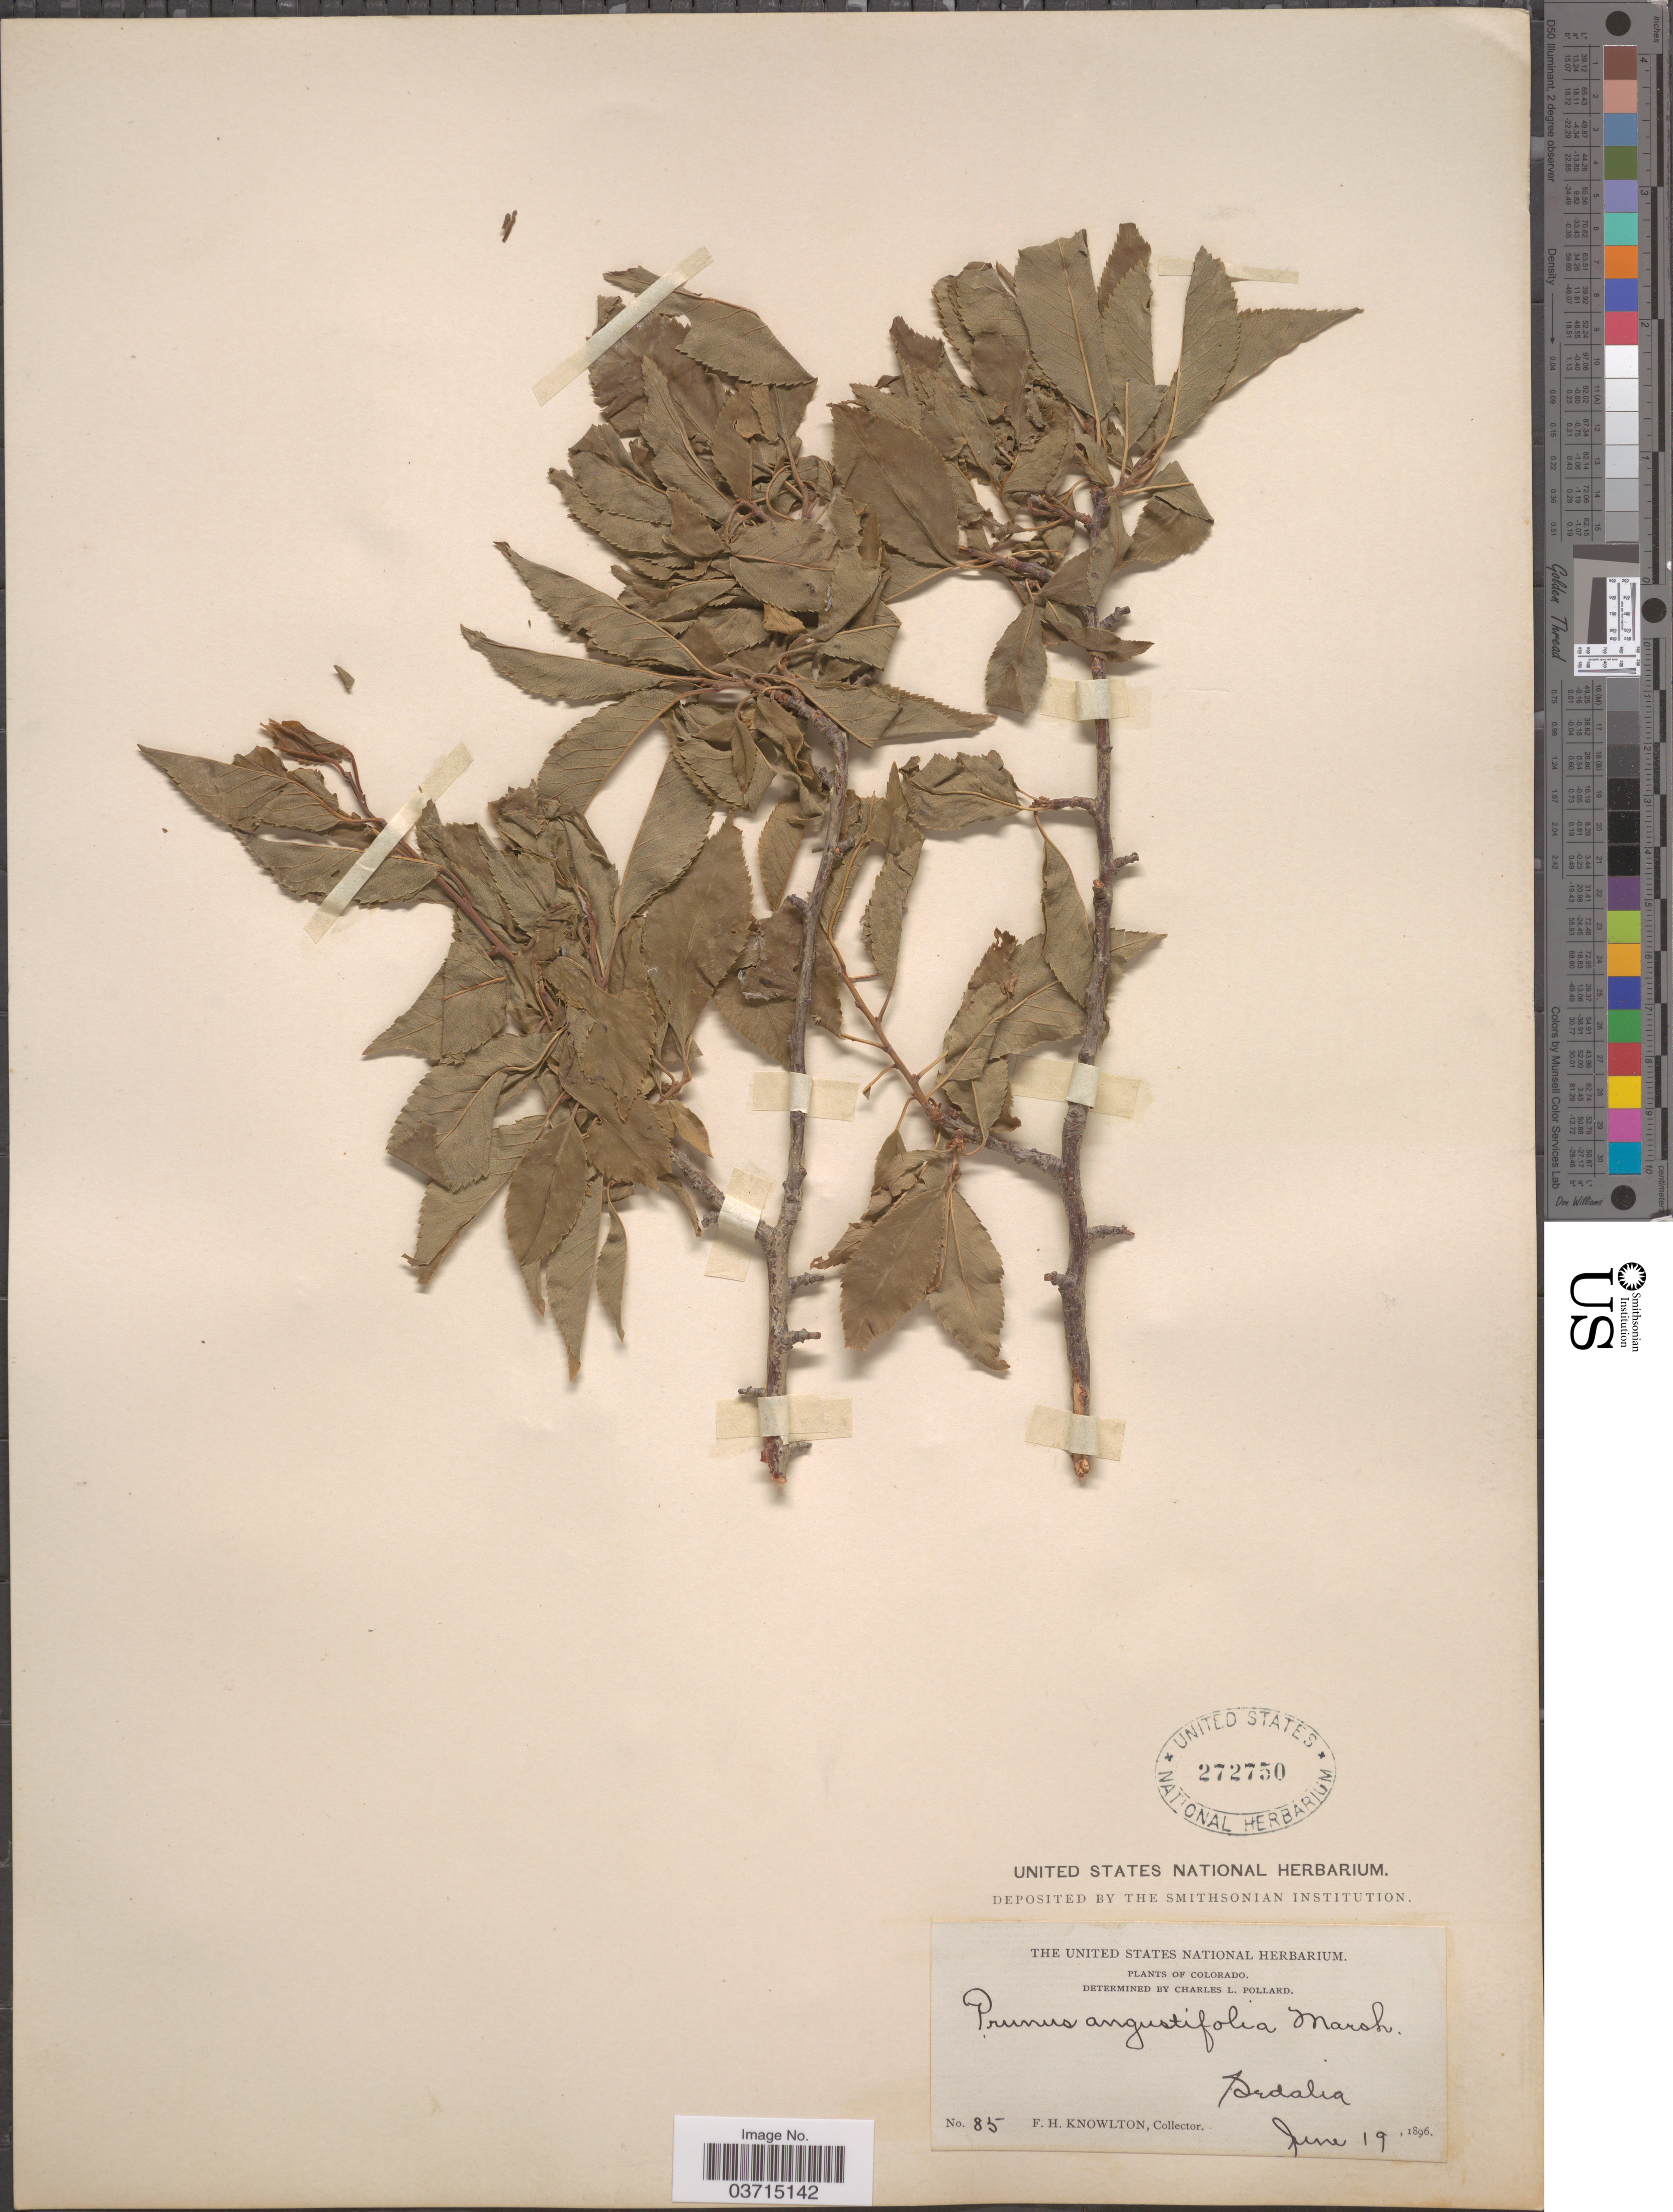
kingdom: Plantae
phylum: Tracheophyta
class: Magnoliopsida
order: Rosales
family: Rosaceae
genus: Prunus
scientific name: Prunus americana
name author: Marshall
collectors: F. H. Knowlton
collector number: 85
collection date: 1896-06-19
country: United States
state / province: Colorado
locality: Sedalia.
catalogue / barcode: US 272750